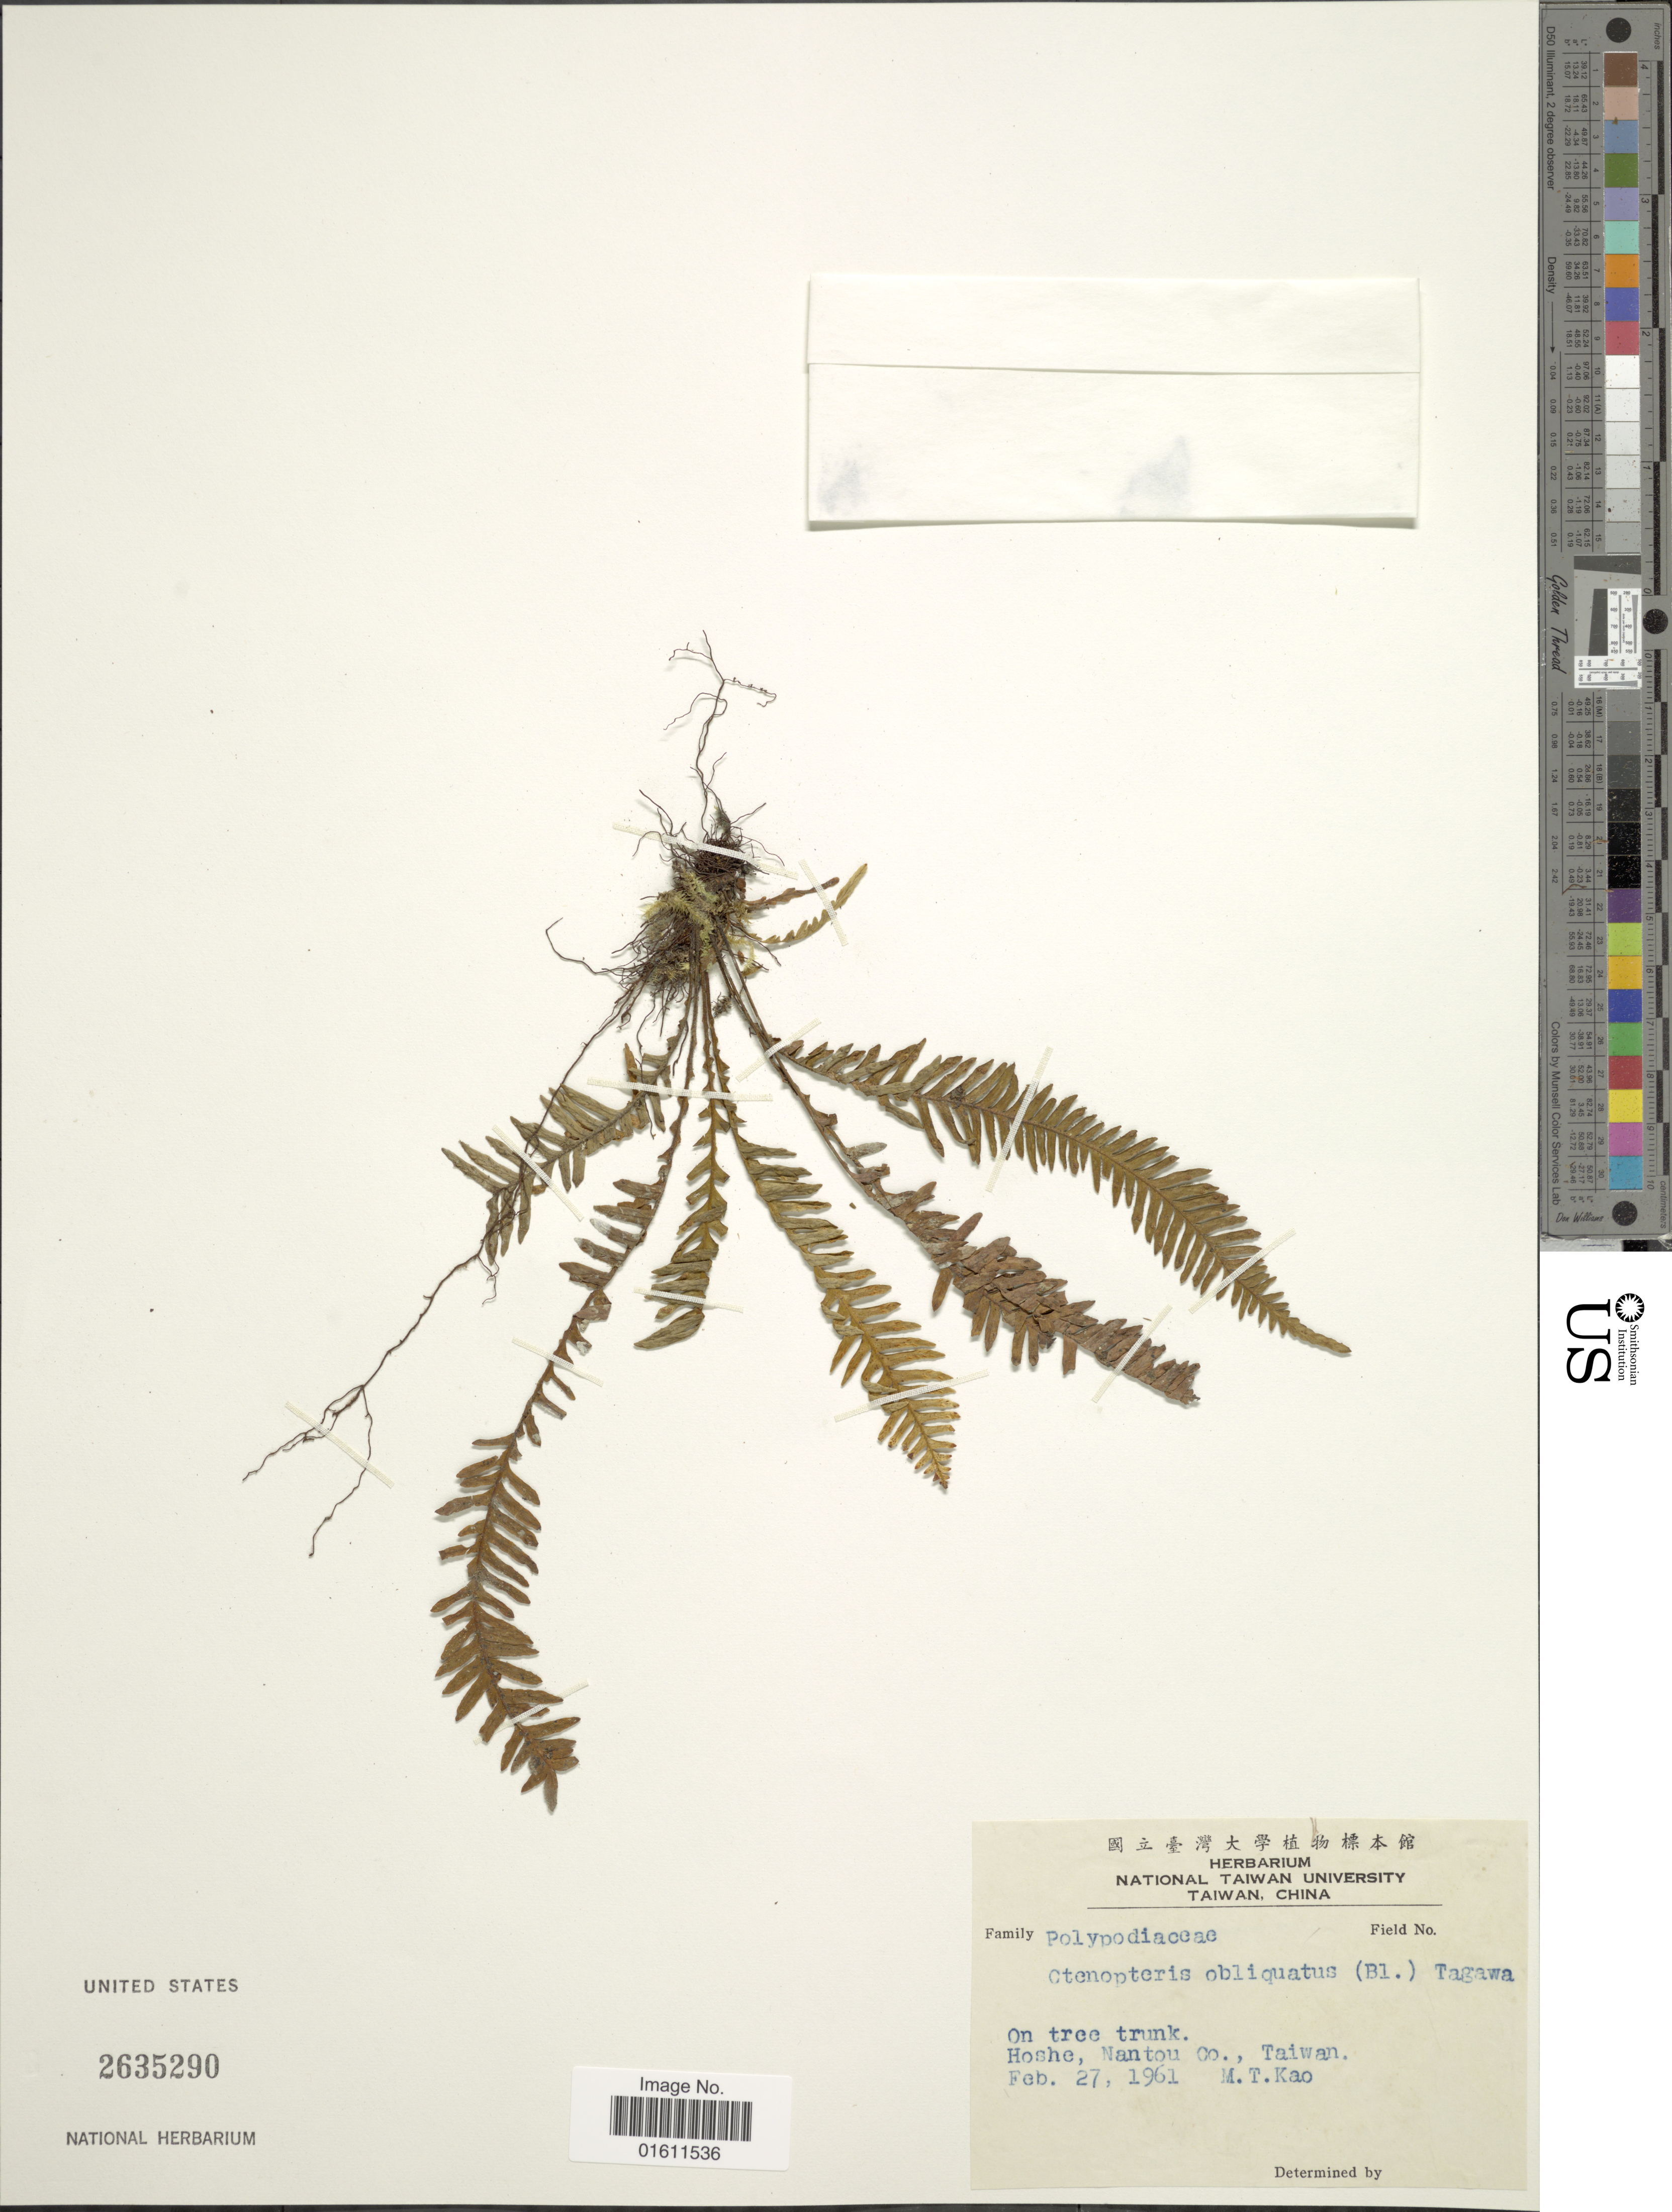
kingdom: Plantae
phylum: Tracheophyta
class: Polypodiopsida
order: Polypodiales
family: Polypodiaceae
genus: Prosaptia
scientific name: Prosaptia obliquata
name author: (Blume) Mett.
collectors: M. T. Kao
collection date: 1961-02-27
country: Taiwan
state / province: Nantou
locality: Hoshe.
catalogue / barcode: US 2635290